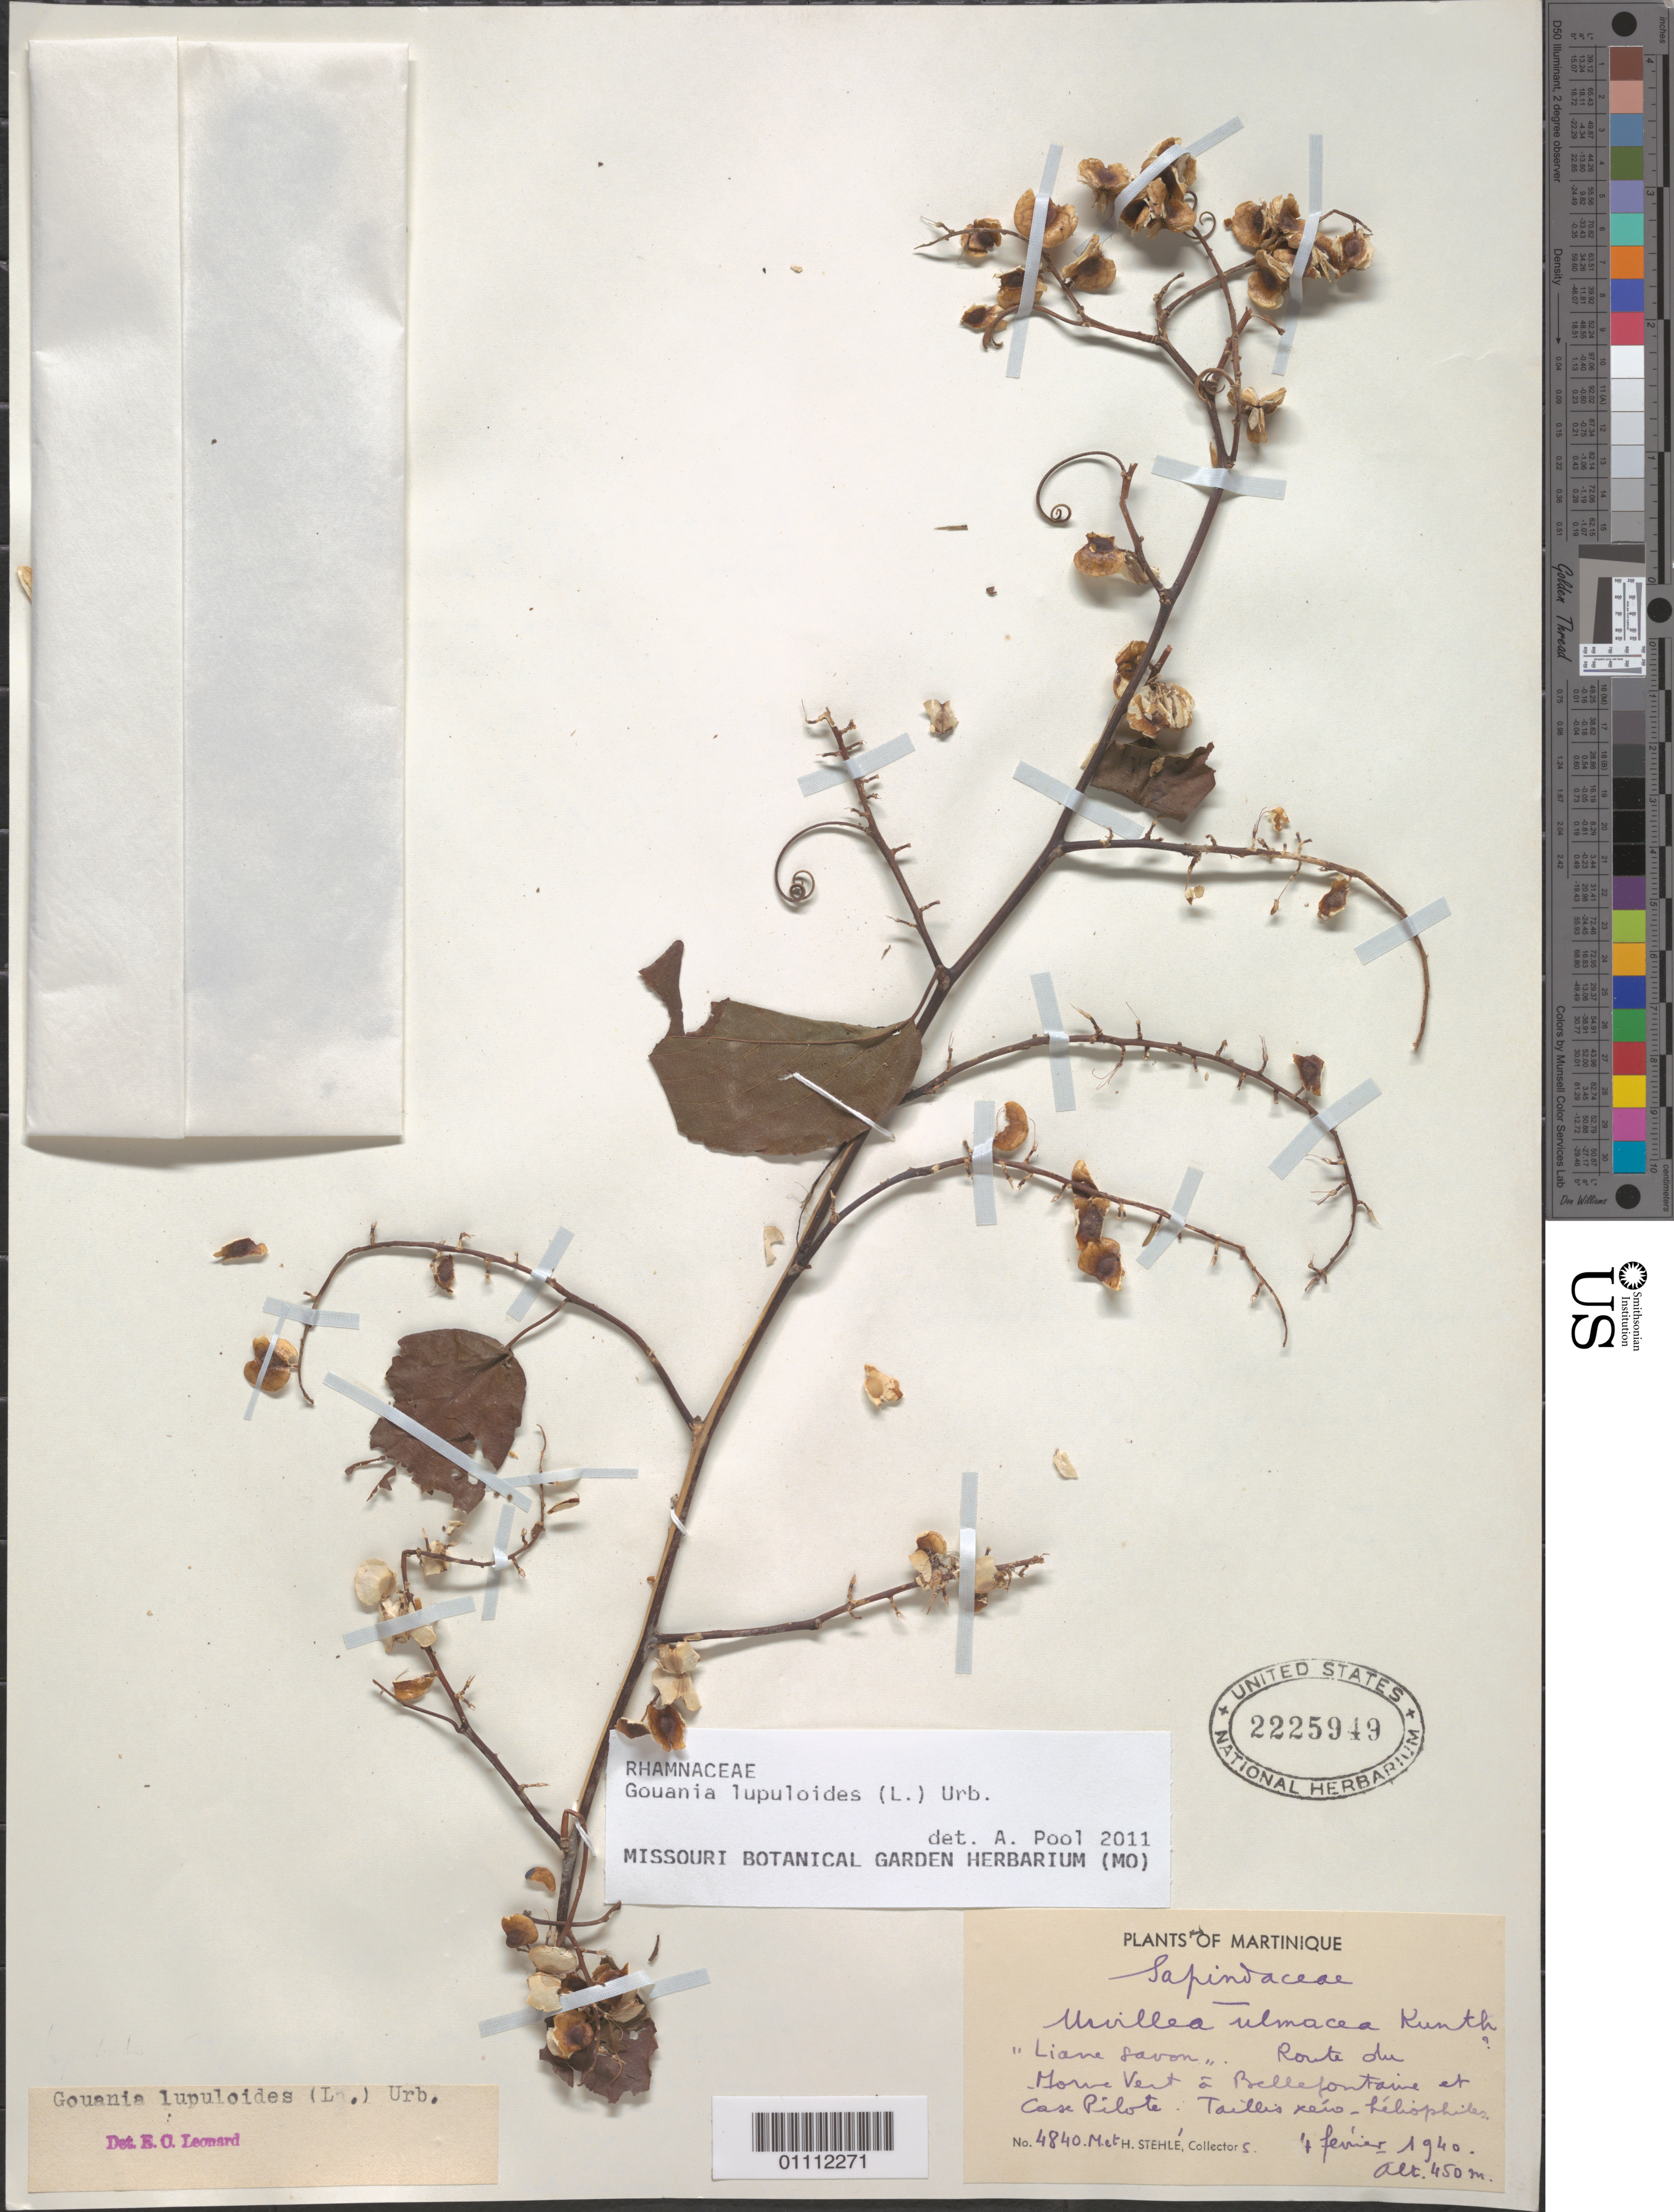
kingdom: Plantae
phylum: Tracheophyta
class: Magnoliopsida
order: Rosales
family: Rhamnaceae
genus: Gouania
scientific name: Gouania lupuloides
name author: (L.) Urb.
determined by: Pool, A., (MO), Missouri Botanical Garden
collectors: H. Stehlé & M. Stehlé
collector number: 4840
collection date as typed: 04 Feb 1940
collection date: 1940-02-04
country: Martinique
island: Martinique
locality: Route du Morne Vent à Bellefontaine et Case Pilote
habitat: Tailles xéro-héliophiles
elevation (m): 450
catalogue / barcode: US 2225949